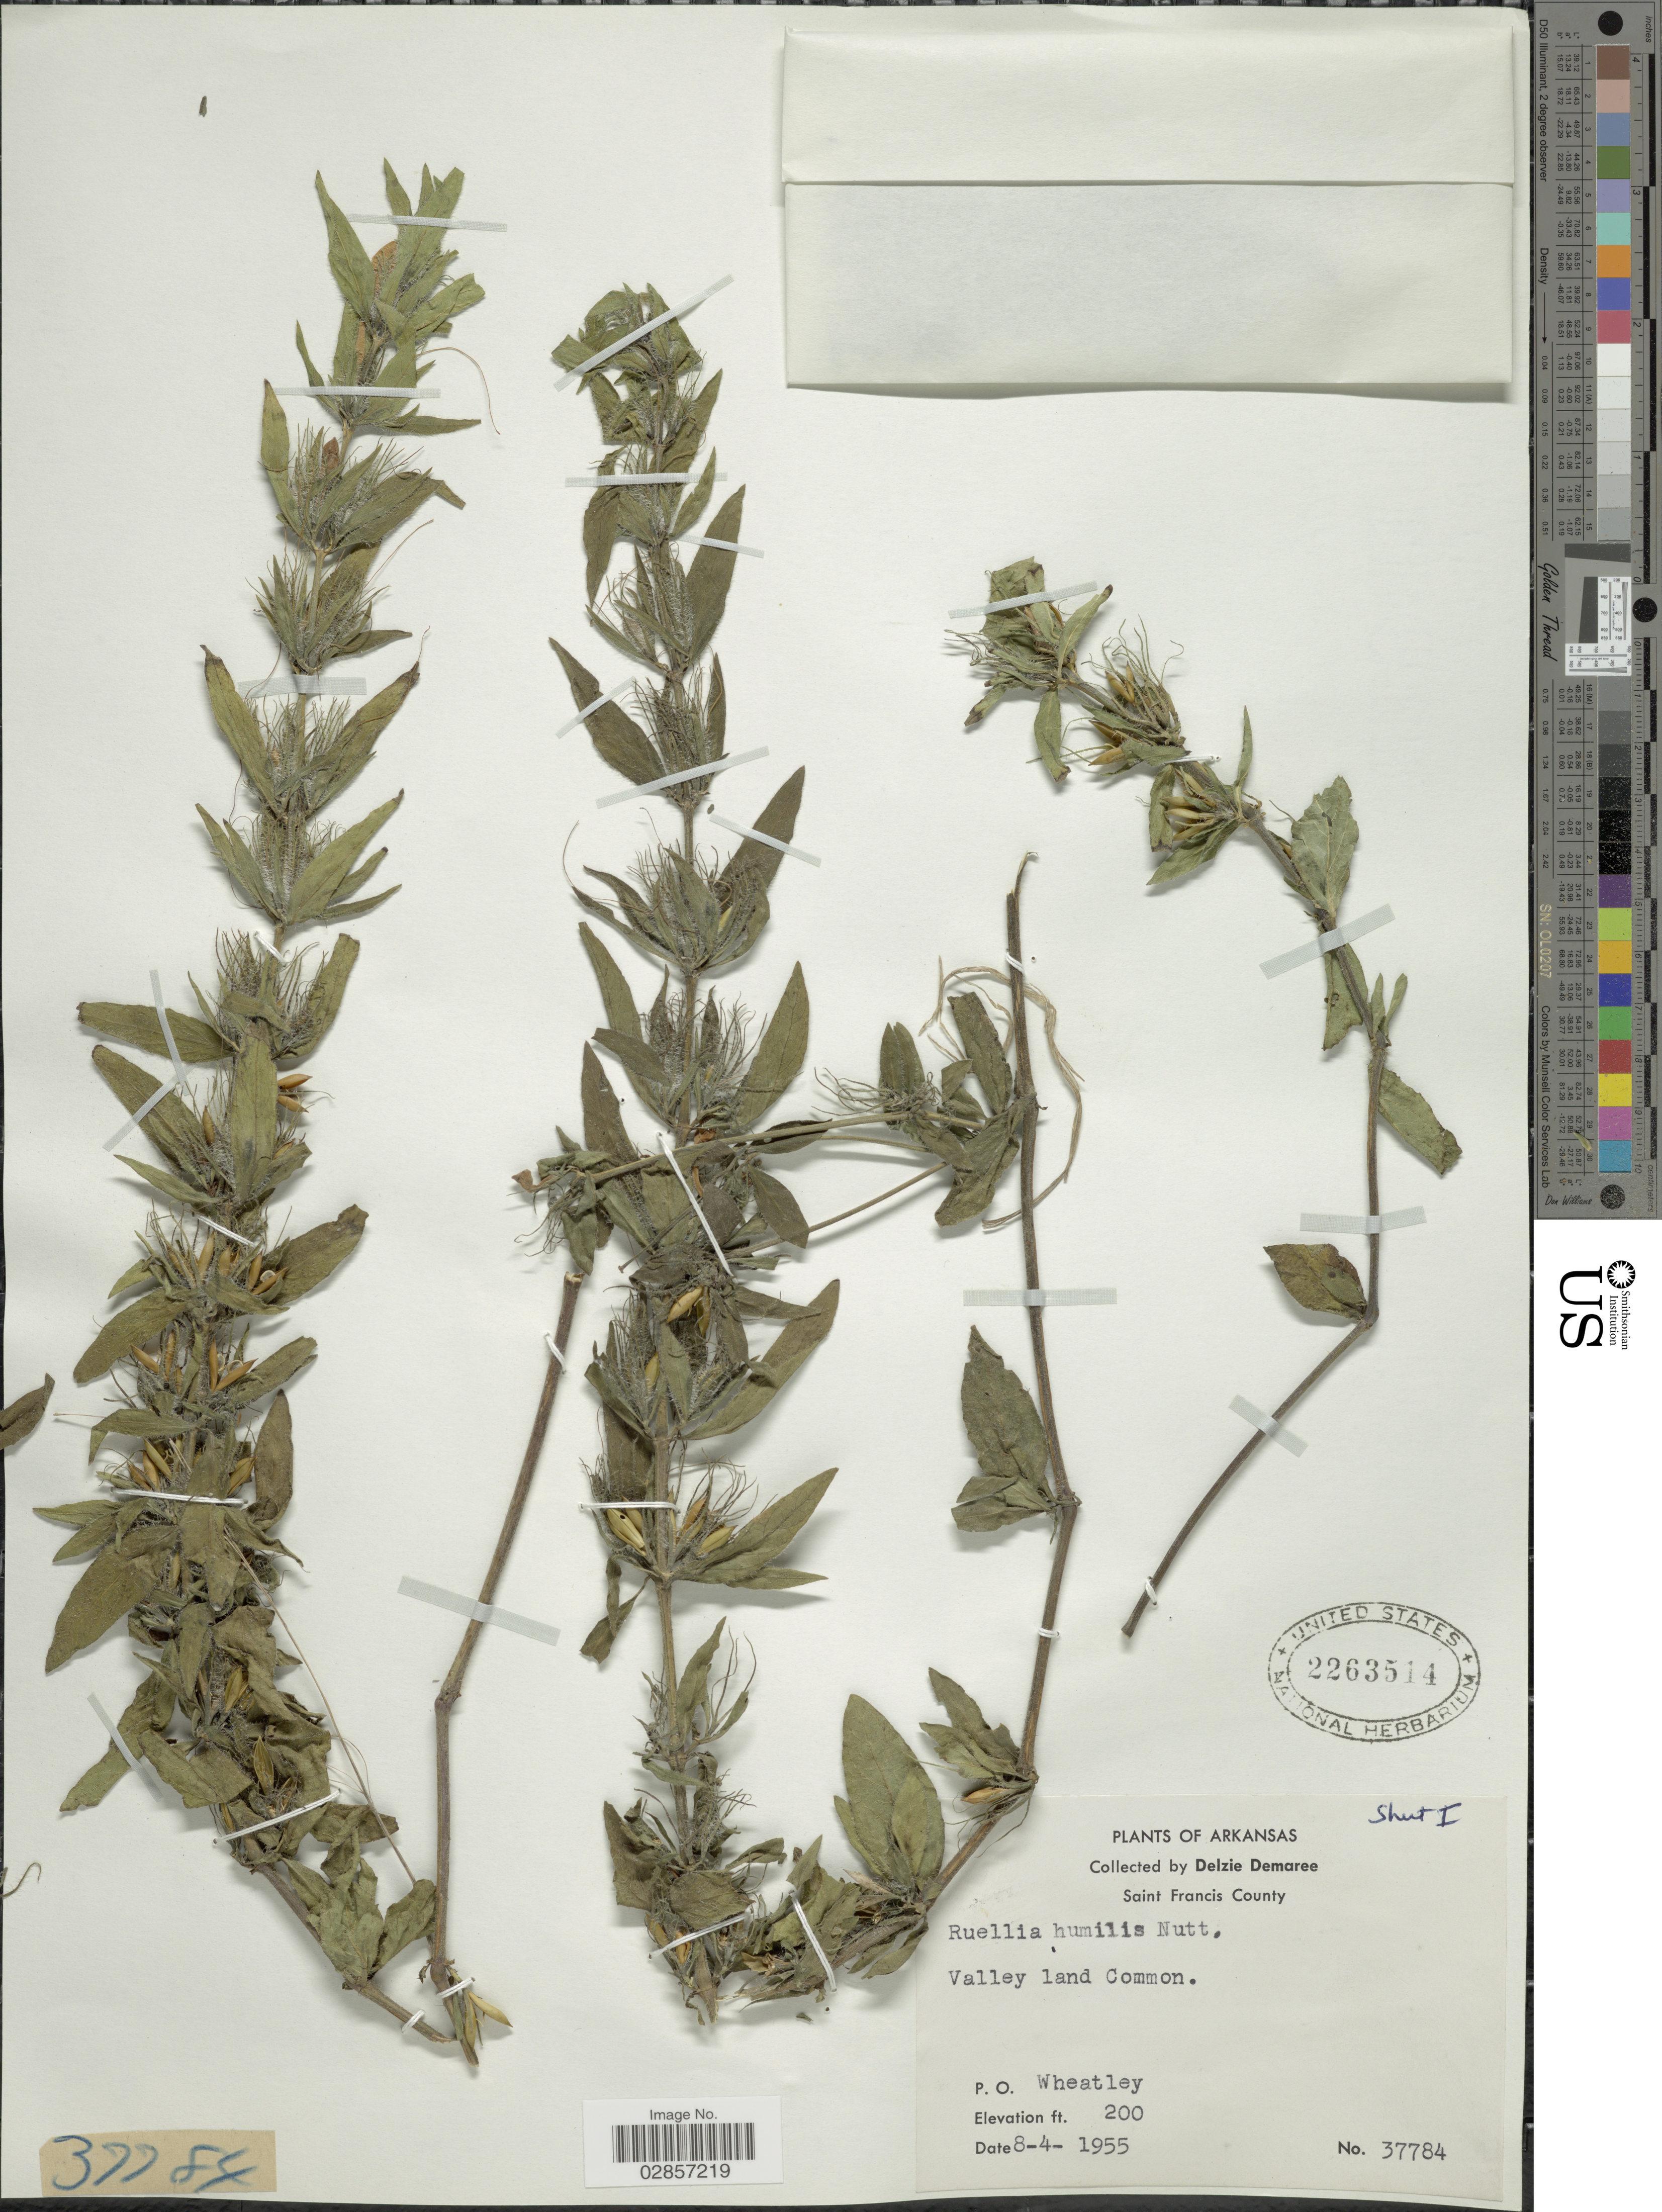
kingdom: Plantae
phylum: Tracheophyta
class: Magnoliopsida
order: Lamiales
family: Acanthaceae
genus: Ruellia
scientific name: Ruellia humilis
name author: Nutt.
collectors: D. Demaree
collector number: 37784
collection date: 1955-08-04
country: United States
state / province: Arkansas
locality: Saint Francis County, P.O. Wheatley.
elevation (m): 61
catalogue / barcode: US 2263514